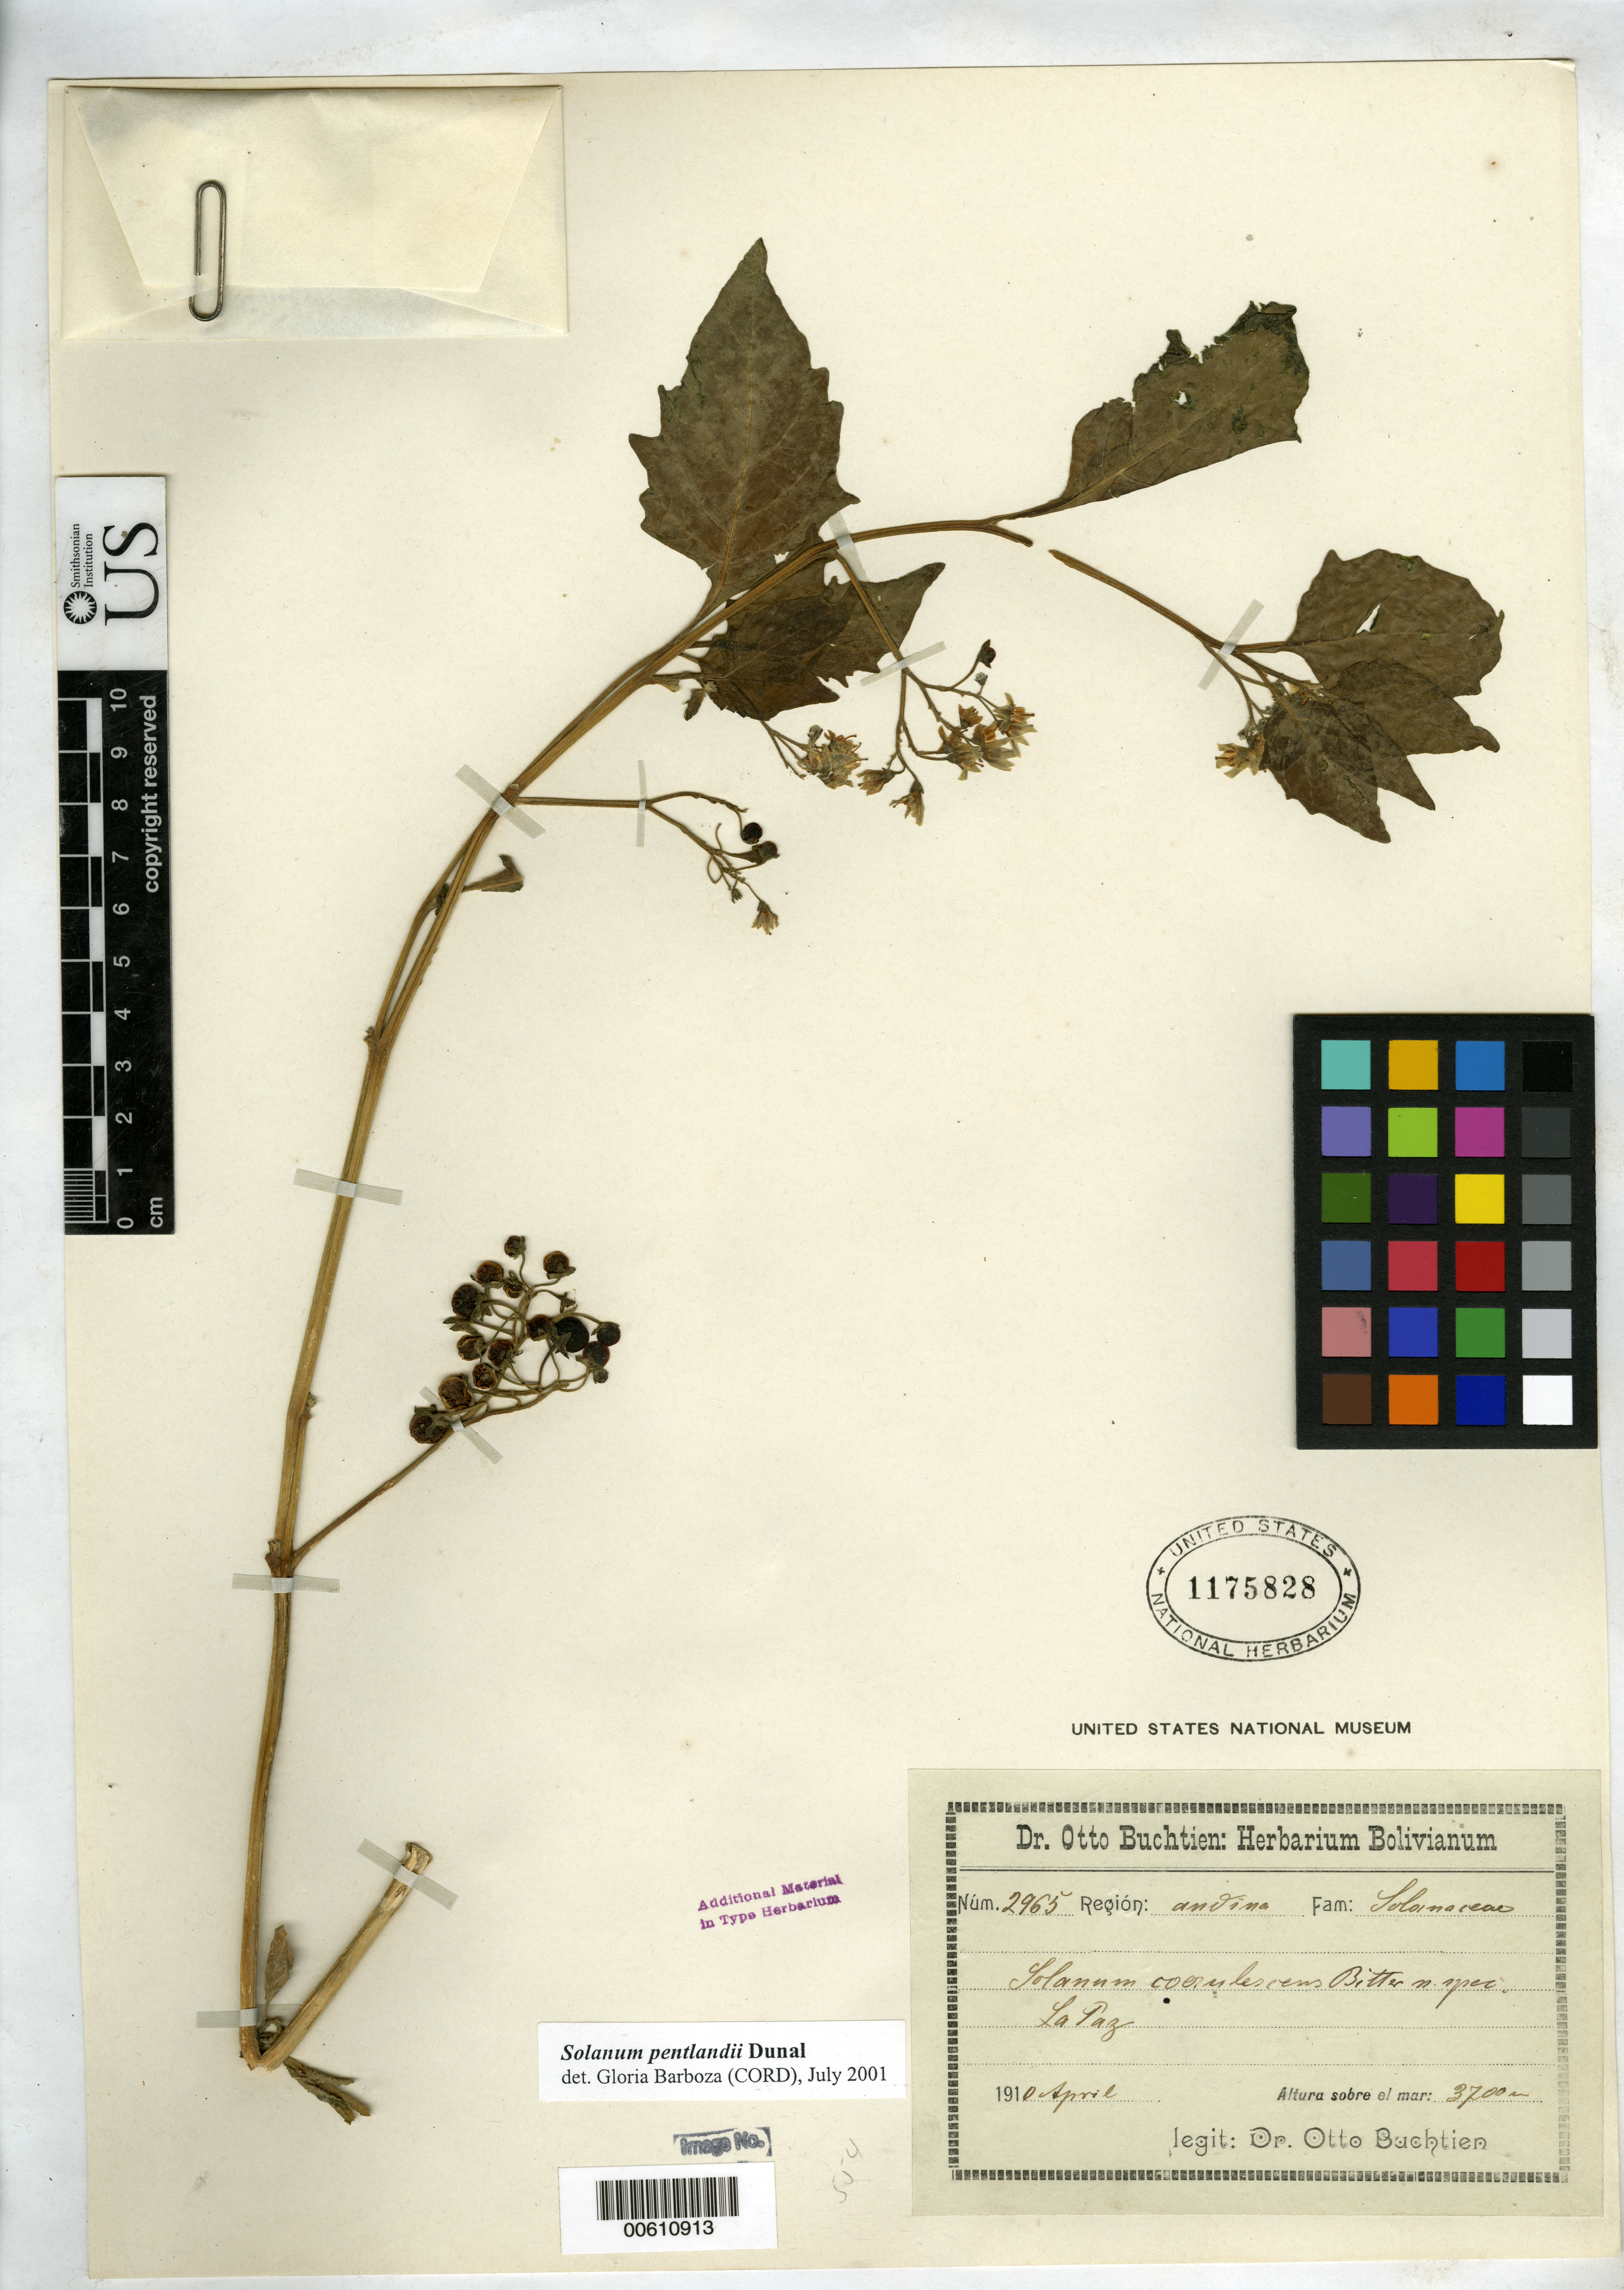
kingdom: Plantae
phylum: Tracheophyta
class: Magnoliopsida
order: Solanales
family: Solanaceae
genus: Solanum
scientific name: Solanum coerulescens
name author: Bitter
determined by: Barboza, G. E., (CORD), Museo Botanico - Cordoba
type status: Isotype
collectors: O. Buchtien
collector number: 2965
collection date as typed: Apr 1910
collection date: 1910-04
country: Bolivia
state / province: La Paz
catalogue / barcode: US 1175828